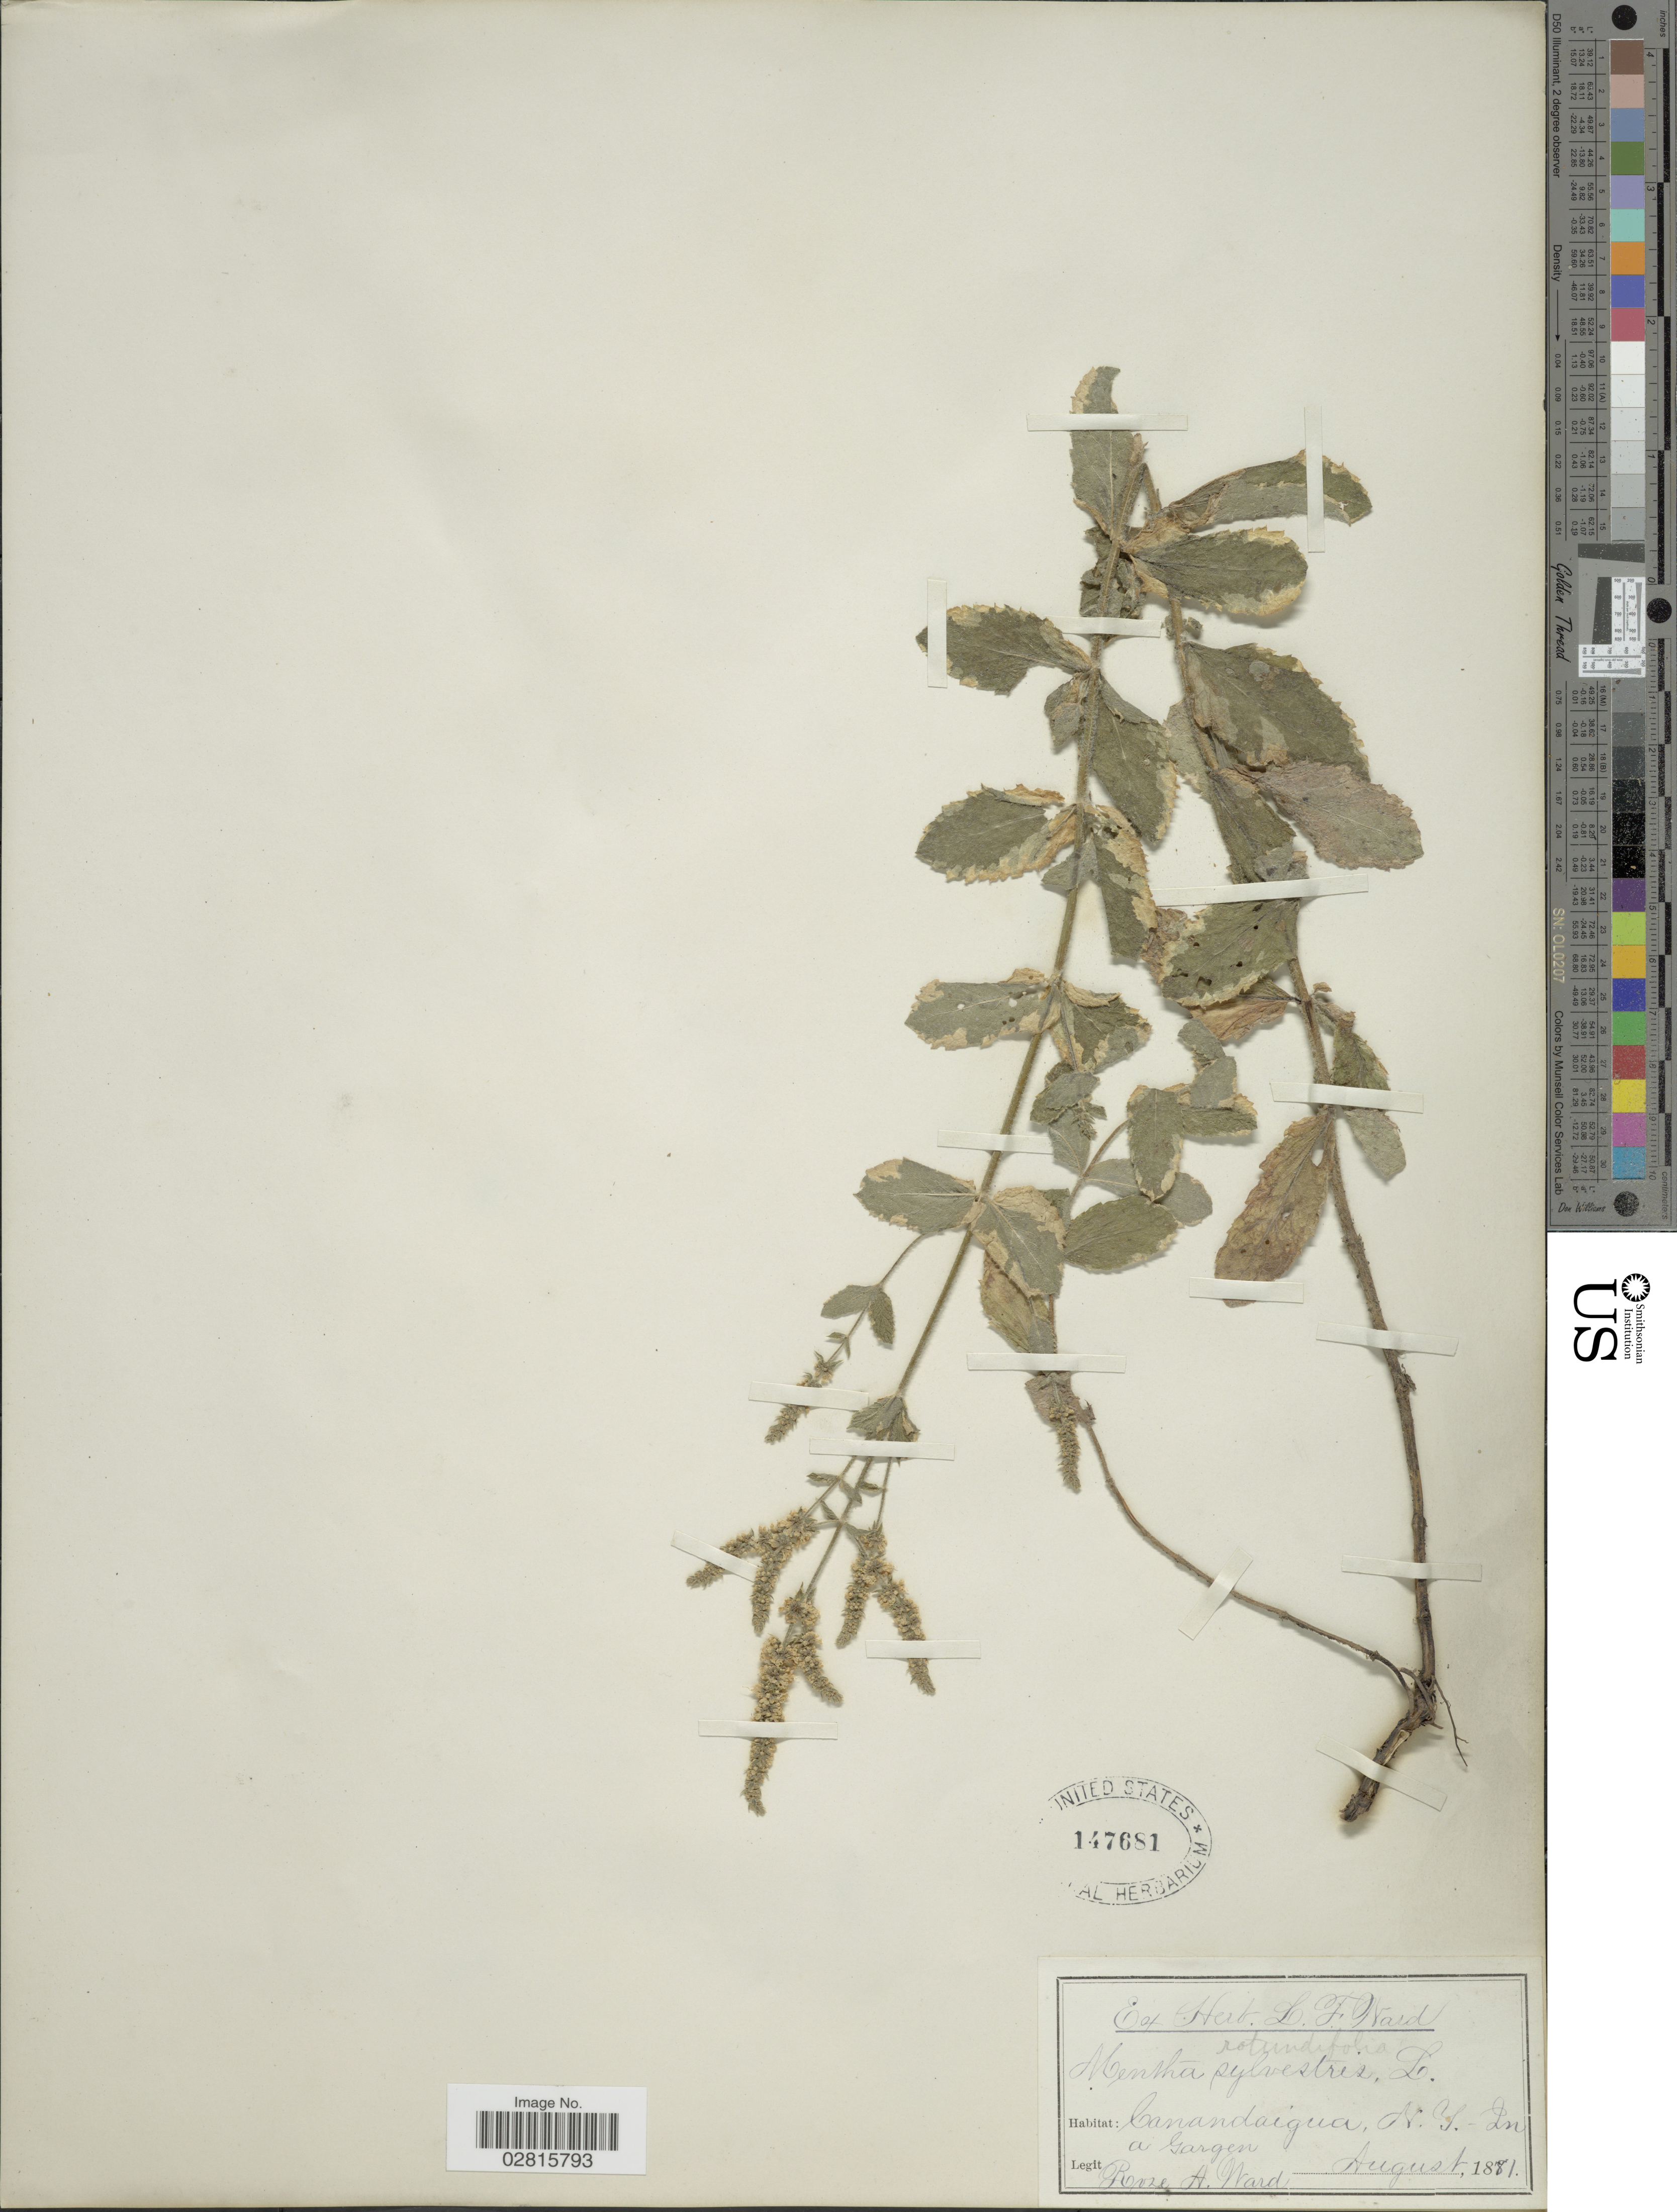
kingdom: Plantae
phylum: Tracheophyta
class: Magnoliopsida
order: Lamiales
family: Lamiaceae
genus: Mentha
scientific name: Mentha rotundifolia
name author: (L.) Huds.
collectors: R. Ward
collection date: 1881-08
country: United States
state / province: New York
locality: Canandaigua, N.Y.-In a Gargen.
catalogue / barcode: US 147681